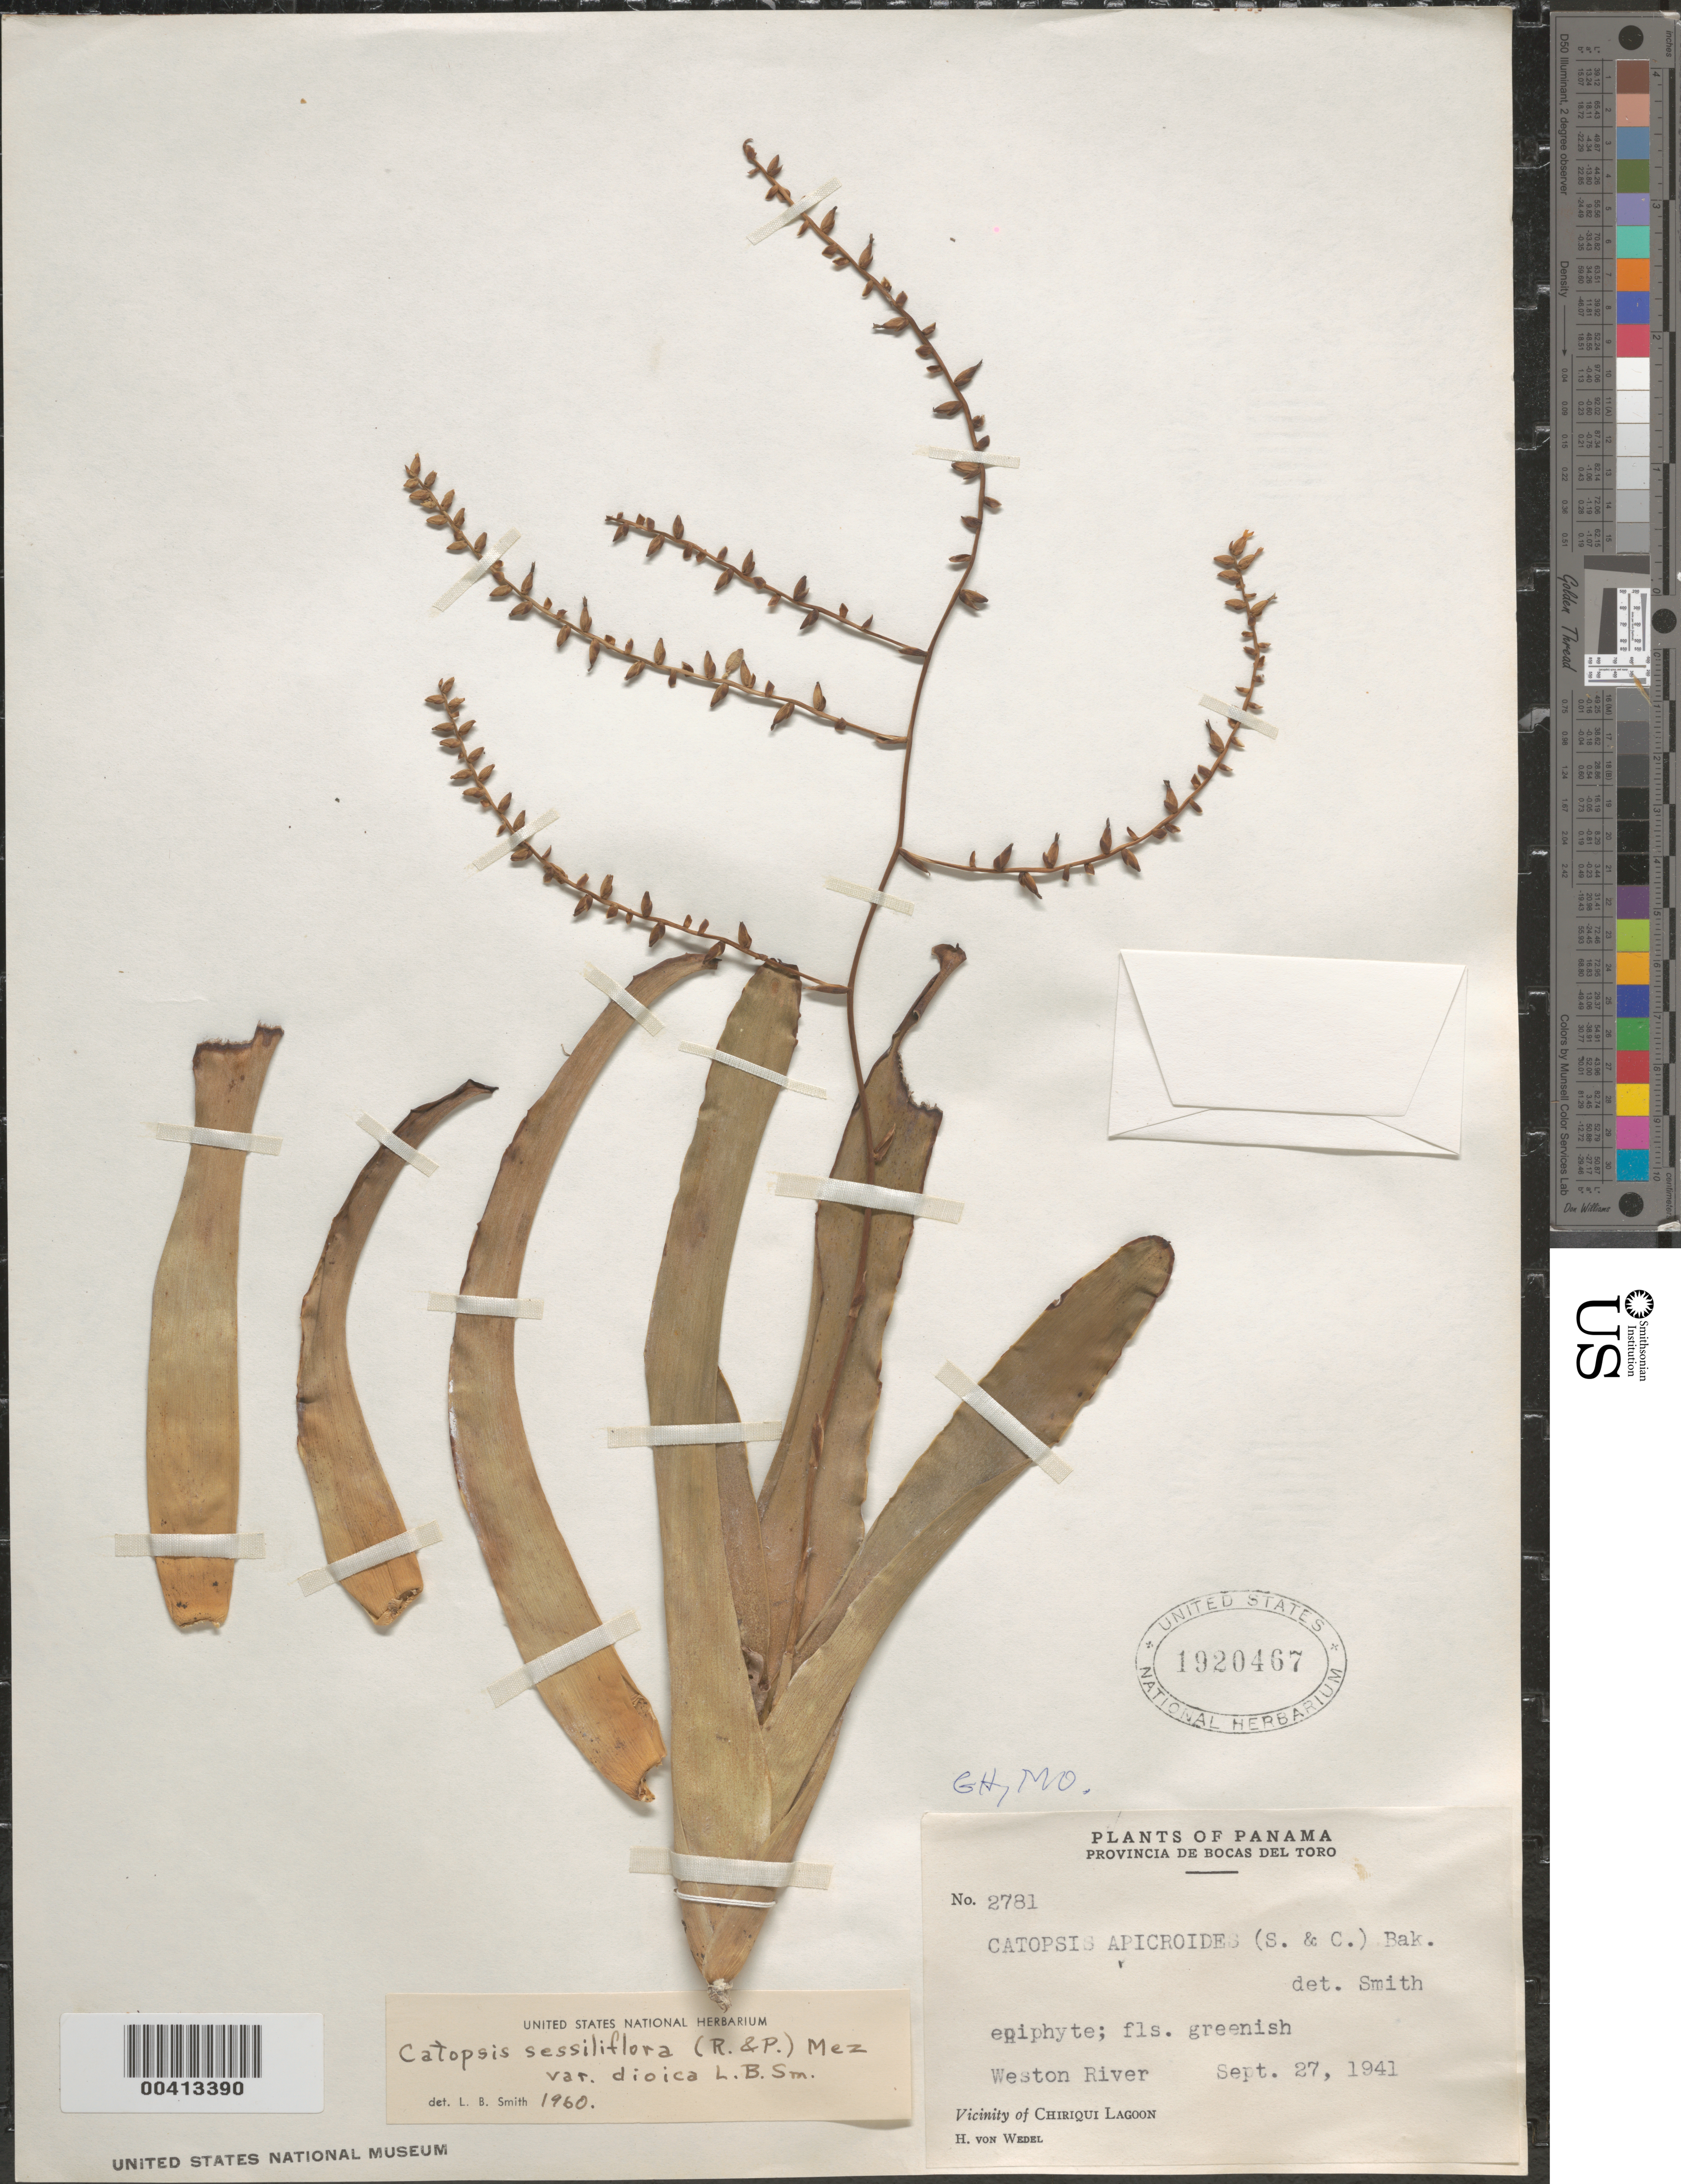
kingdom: Plantae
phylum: Tracheophyta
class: Liliopsida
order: Poales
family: Bromeliaceae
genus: Catopsis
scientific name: Catopsis sessiliflora var. dioica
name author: L.B. Sm.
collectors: H. von Wedel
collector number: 2781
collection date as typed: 27 Sep 1941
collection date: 1941-09-27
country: Panama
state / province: Bocas del Toro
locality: Vicinity of Chiriquí Lagoon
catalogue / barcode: US 1920467